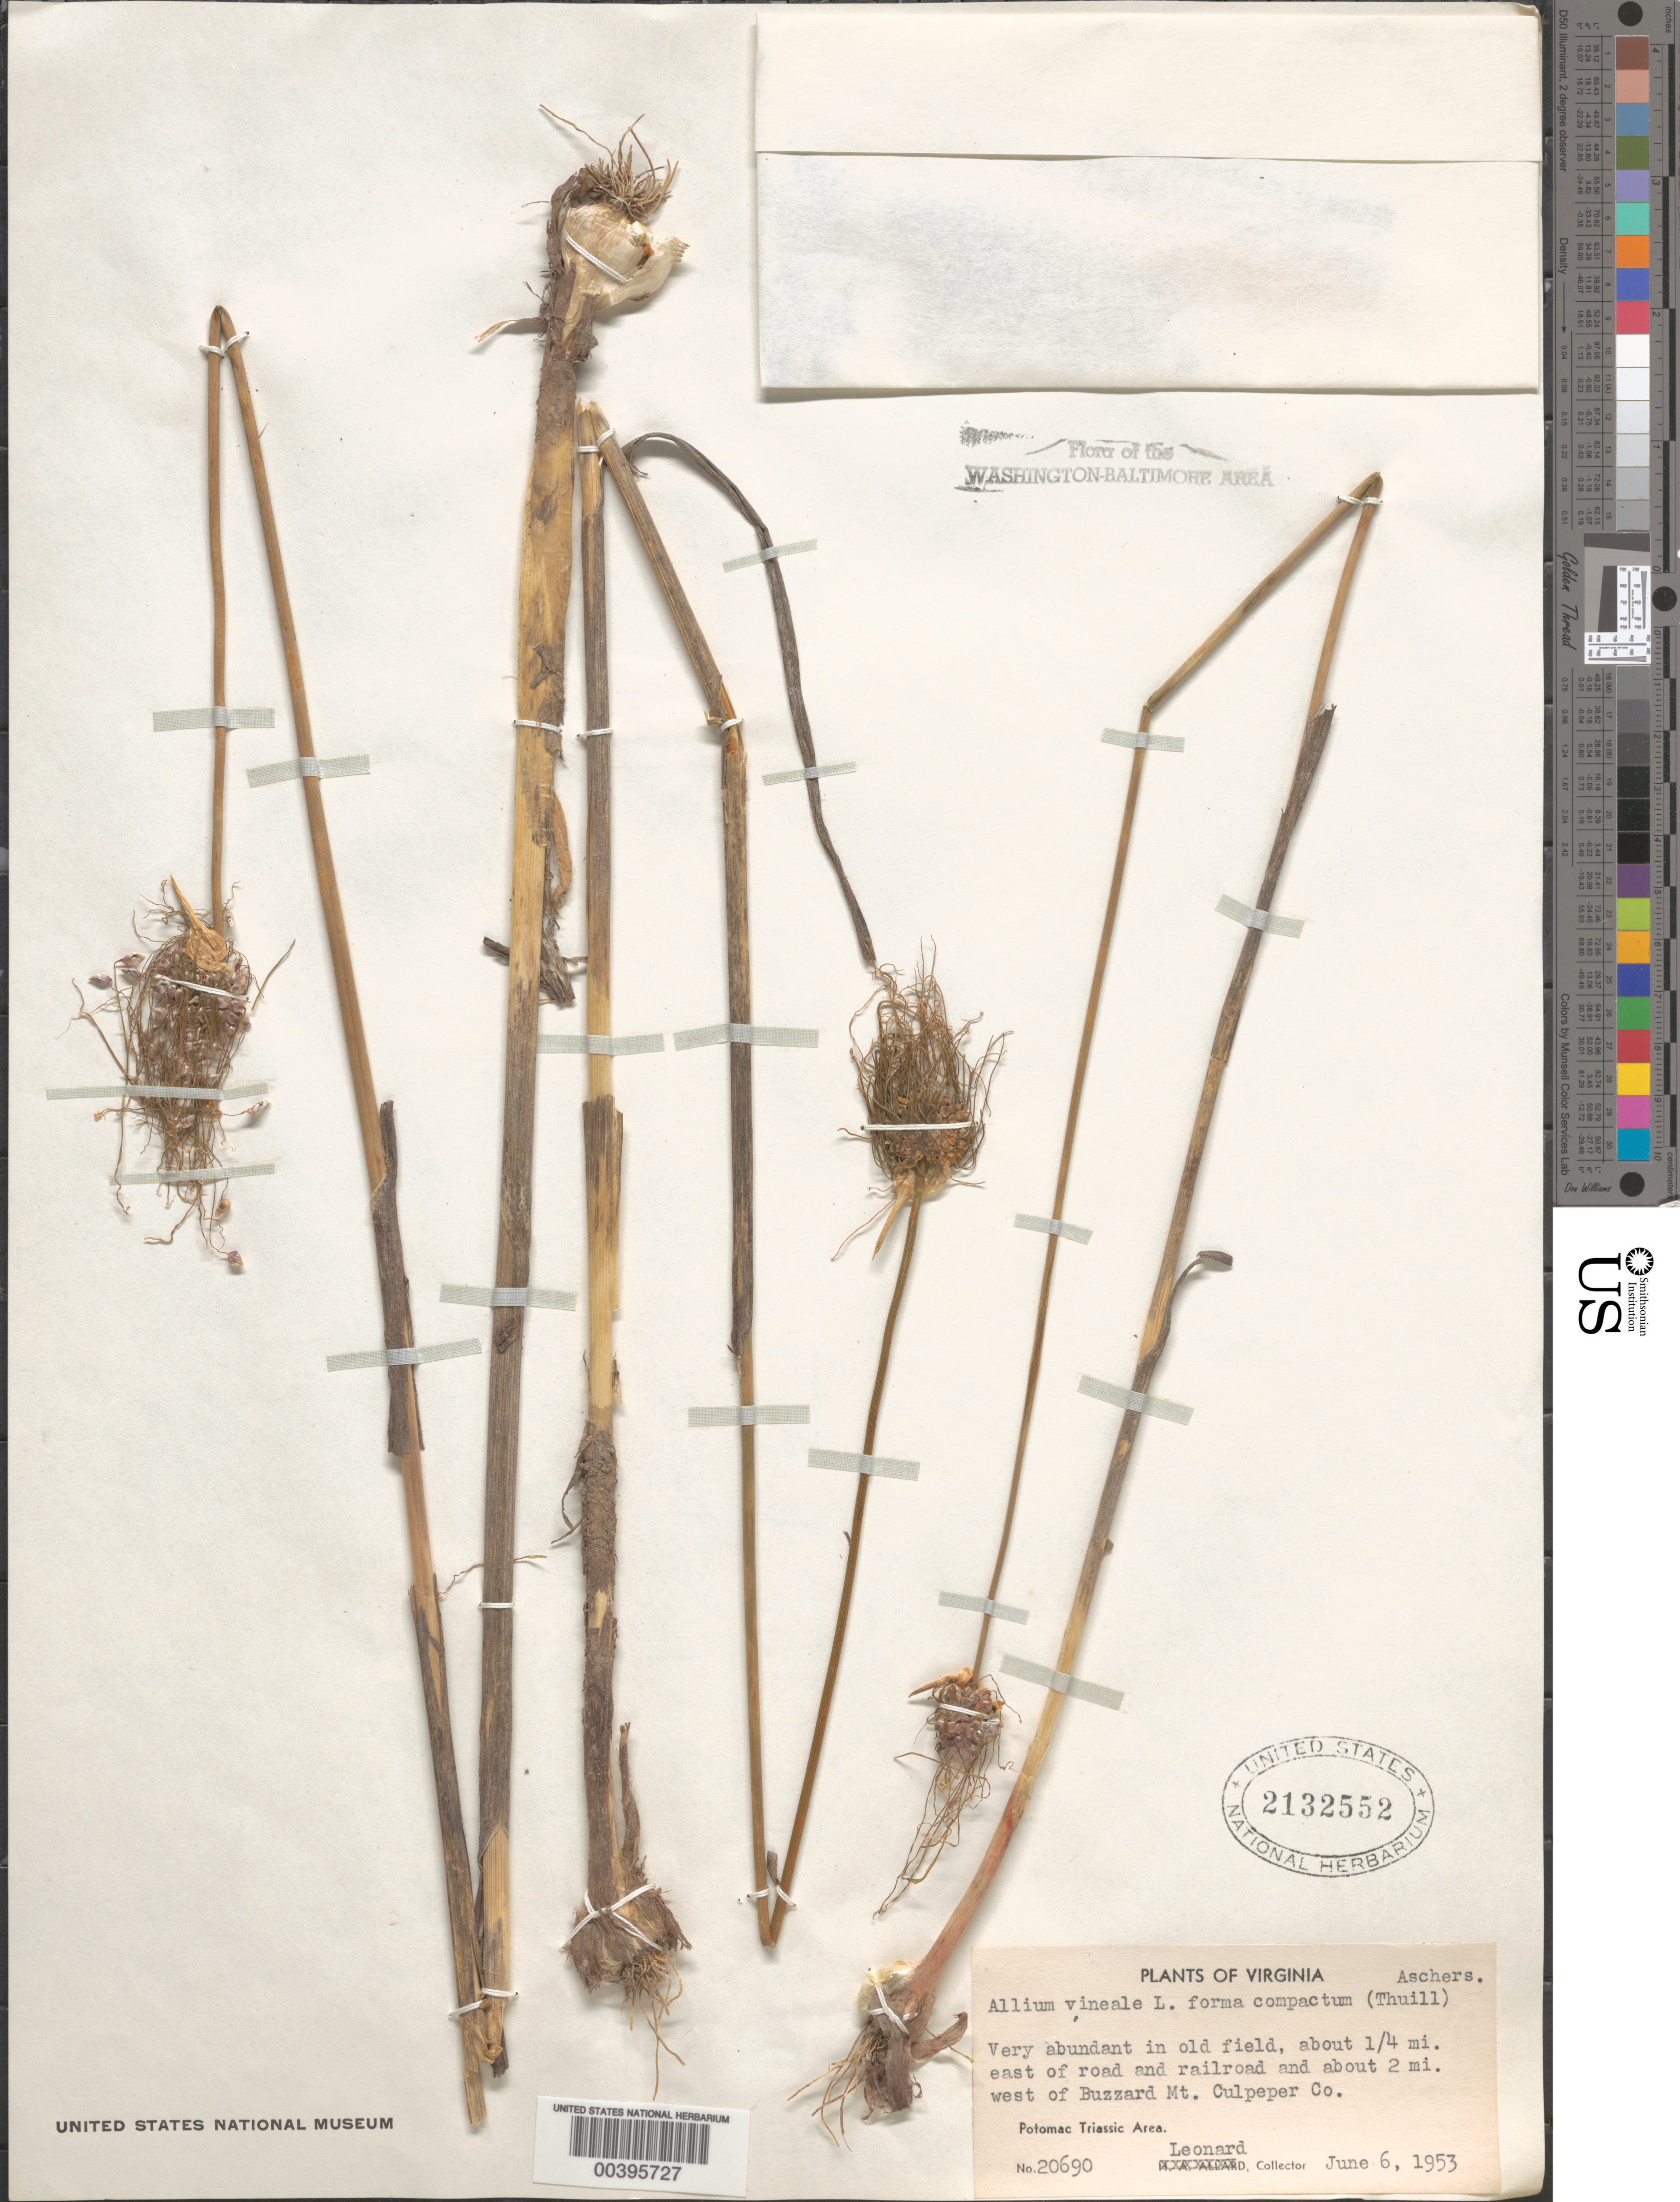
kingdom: Plantae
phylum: Tracheophyta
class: Liliopsida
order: Asparagales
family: Amaryllidaceae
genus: Allium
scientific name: Allium vineale f. compactum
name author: (Thuill.) Aschers.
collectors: E. C. Leonard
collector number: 20690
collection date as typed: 06 Jun 1953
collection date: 1953-06-06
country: United States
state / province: Virginia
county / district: Culpeper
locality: West of Buzzard Mountain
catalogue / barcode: US 2132552